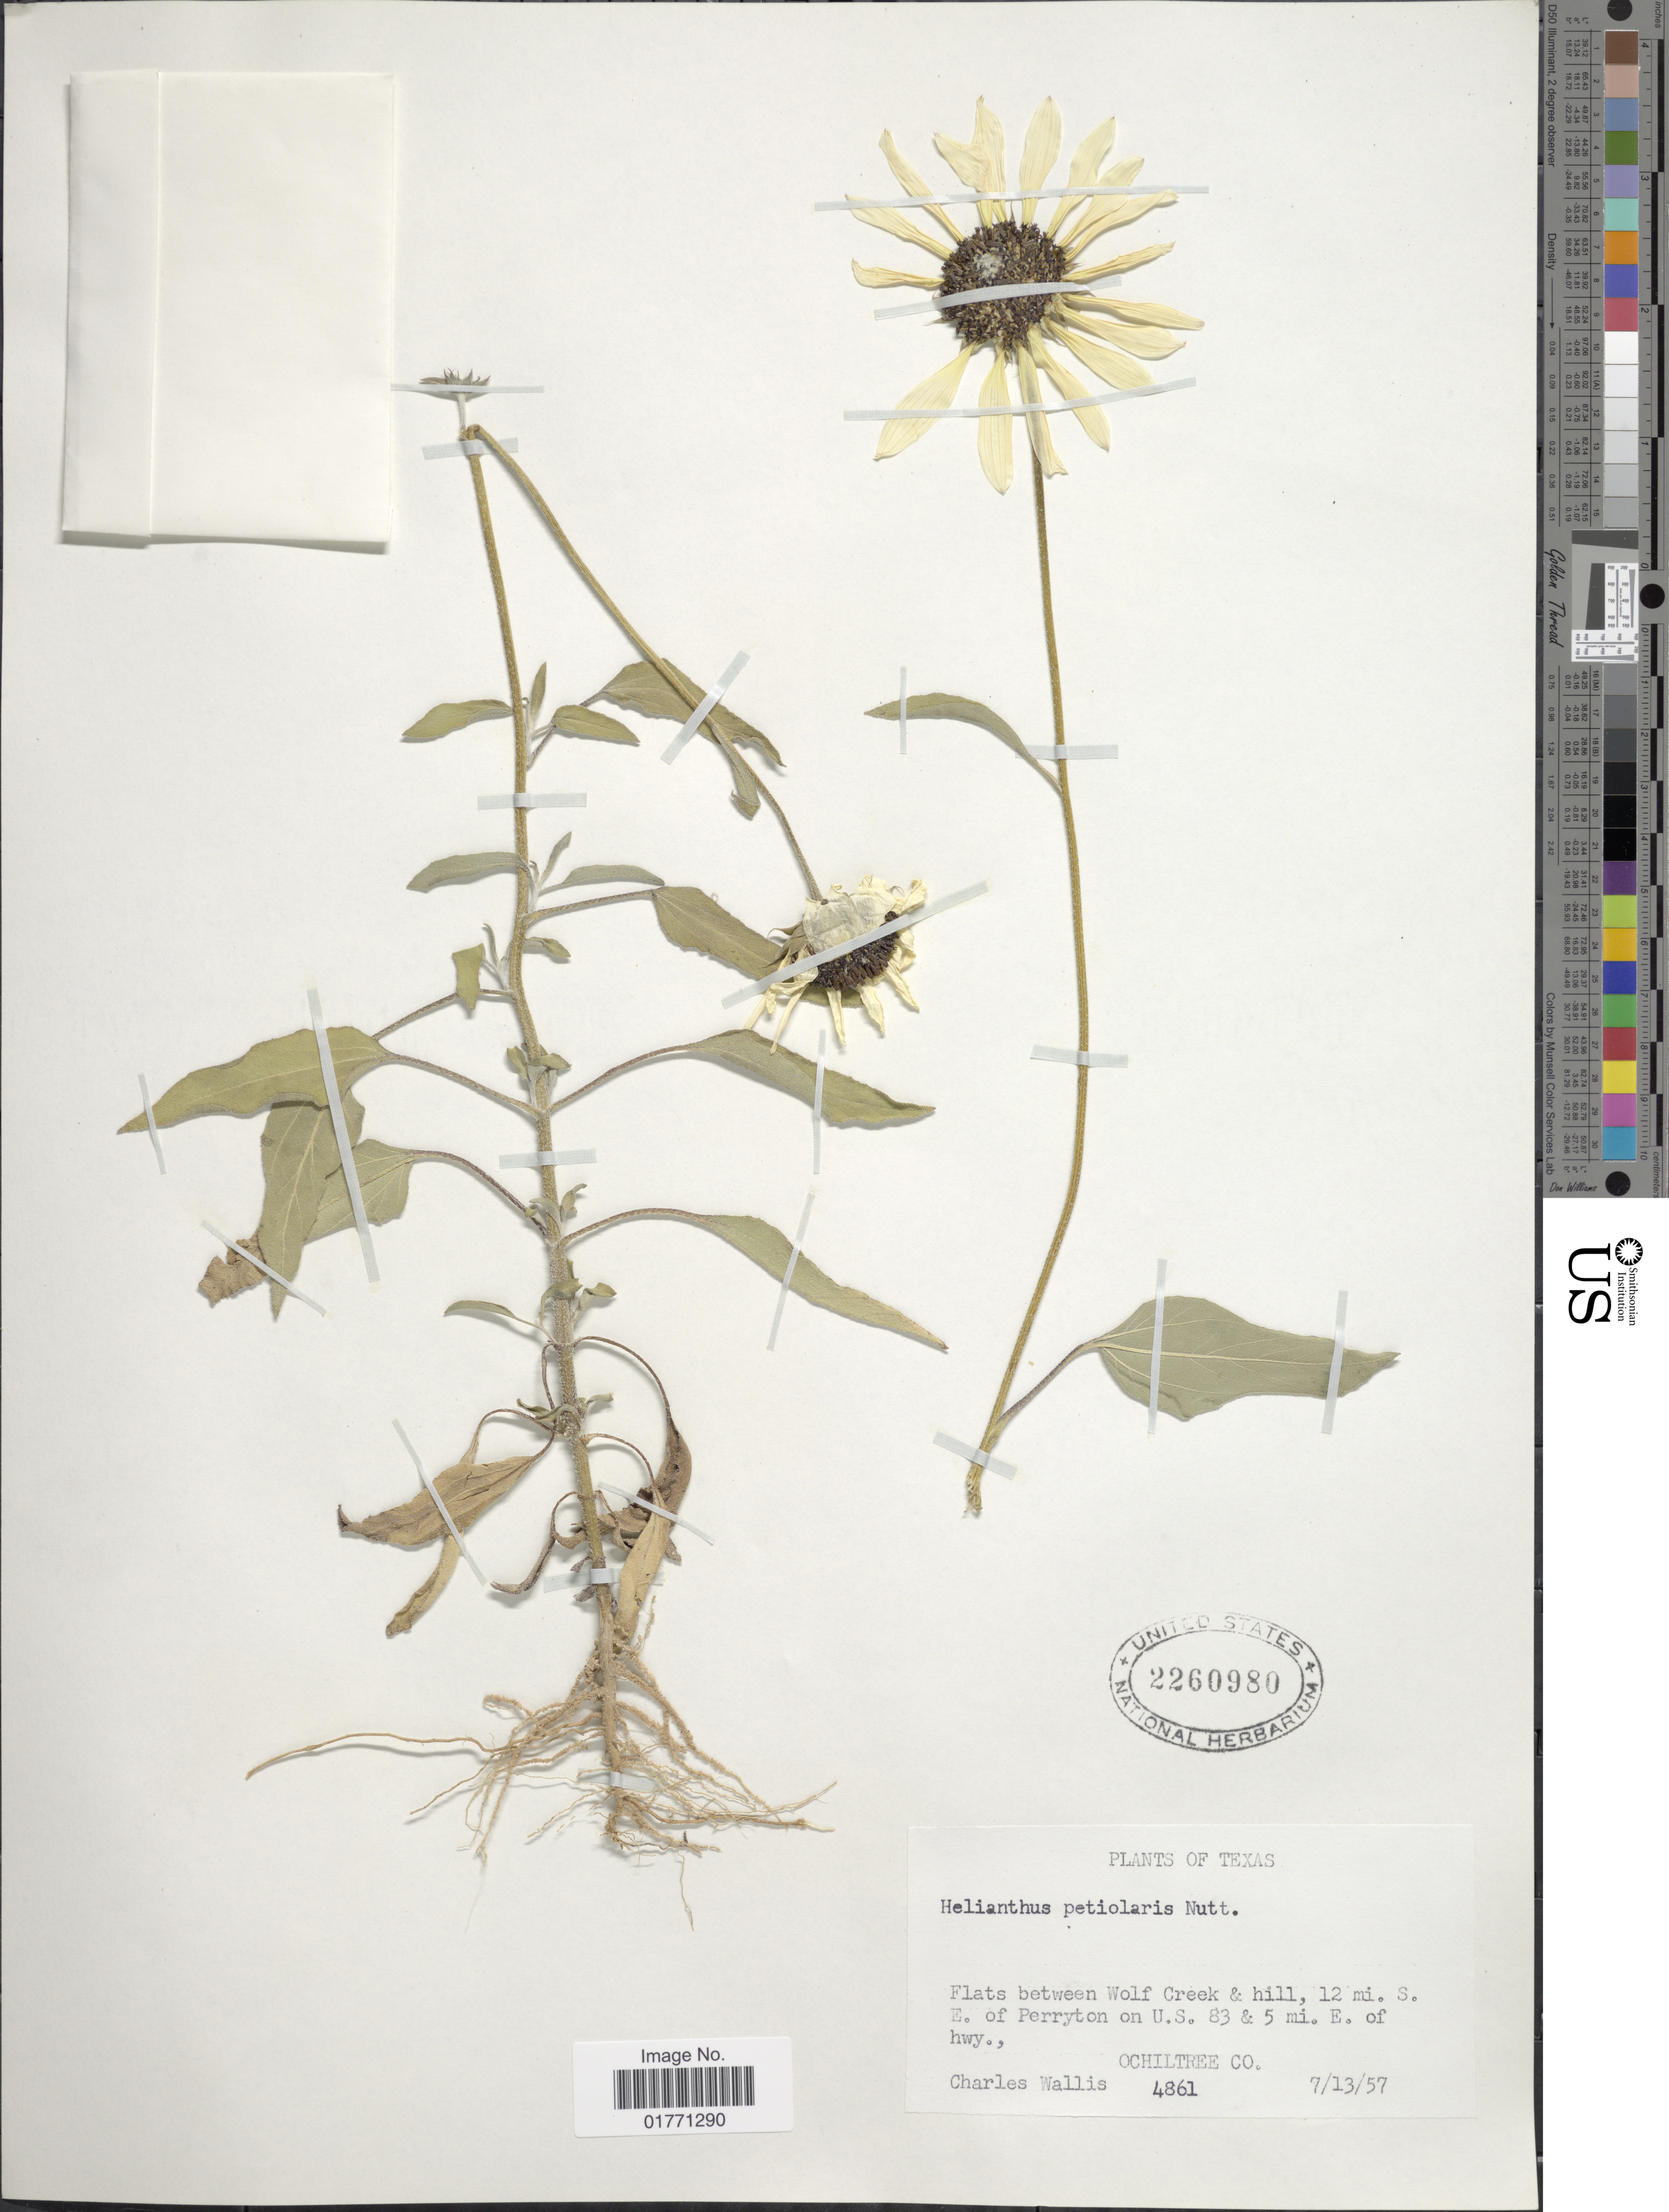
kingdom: Plantae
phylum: Tracheophyta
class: Magnoliopsida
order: Asterales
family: Asteraceae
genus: Helianthus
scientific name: Helianthus petiolaris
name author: Nutt.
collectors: C. Wallis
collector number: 4861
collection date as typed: Transcribed d/m/y: 13/7/57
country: United States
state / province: Texas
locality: Flats between Wolf Creek & hill, 12 mi. S. E. of Perryton on U.S. 83 & 5 mi. E. of hwy., Ochiltree Co.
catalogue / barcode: US 2260980